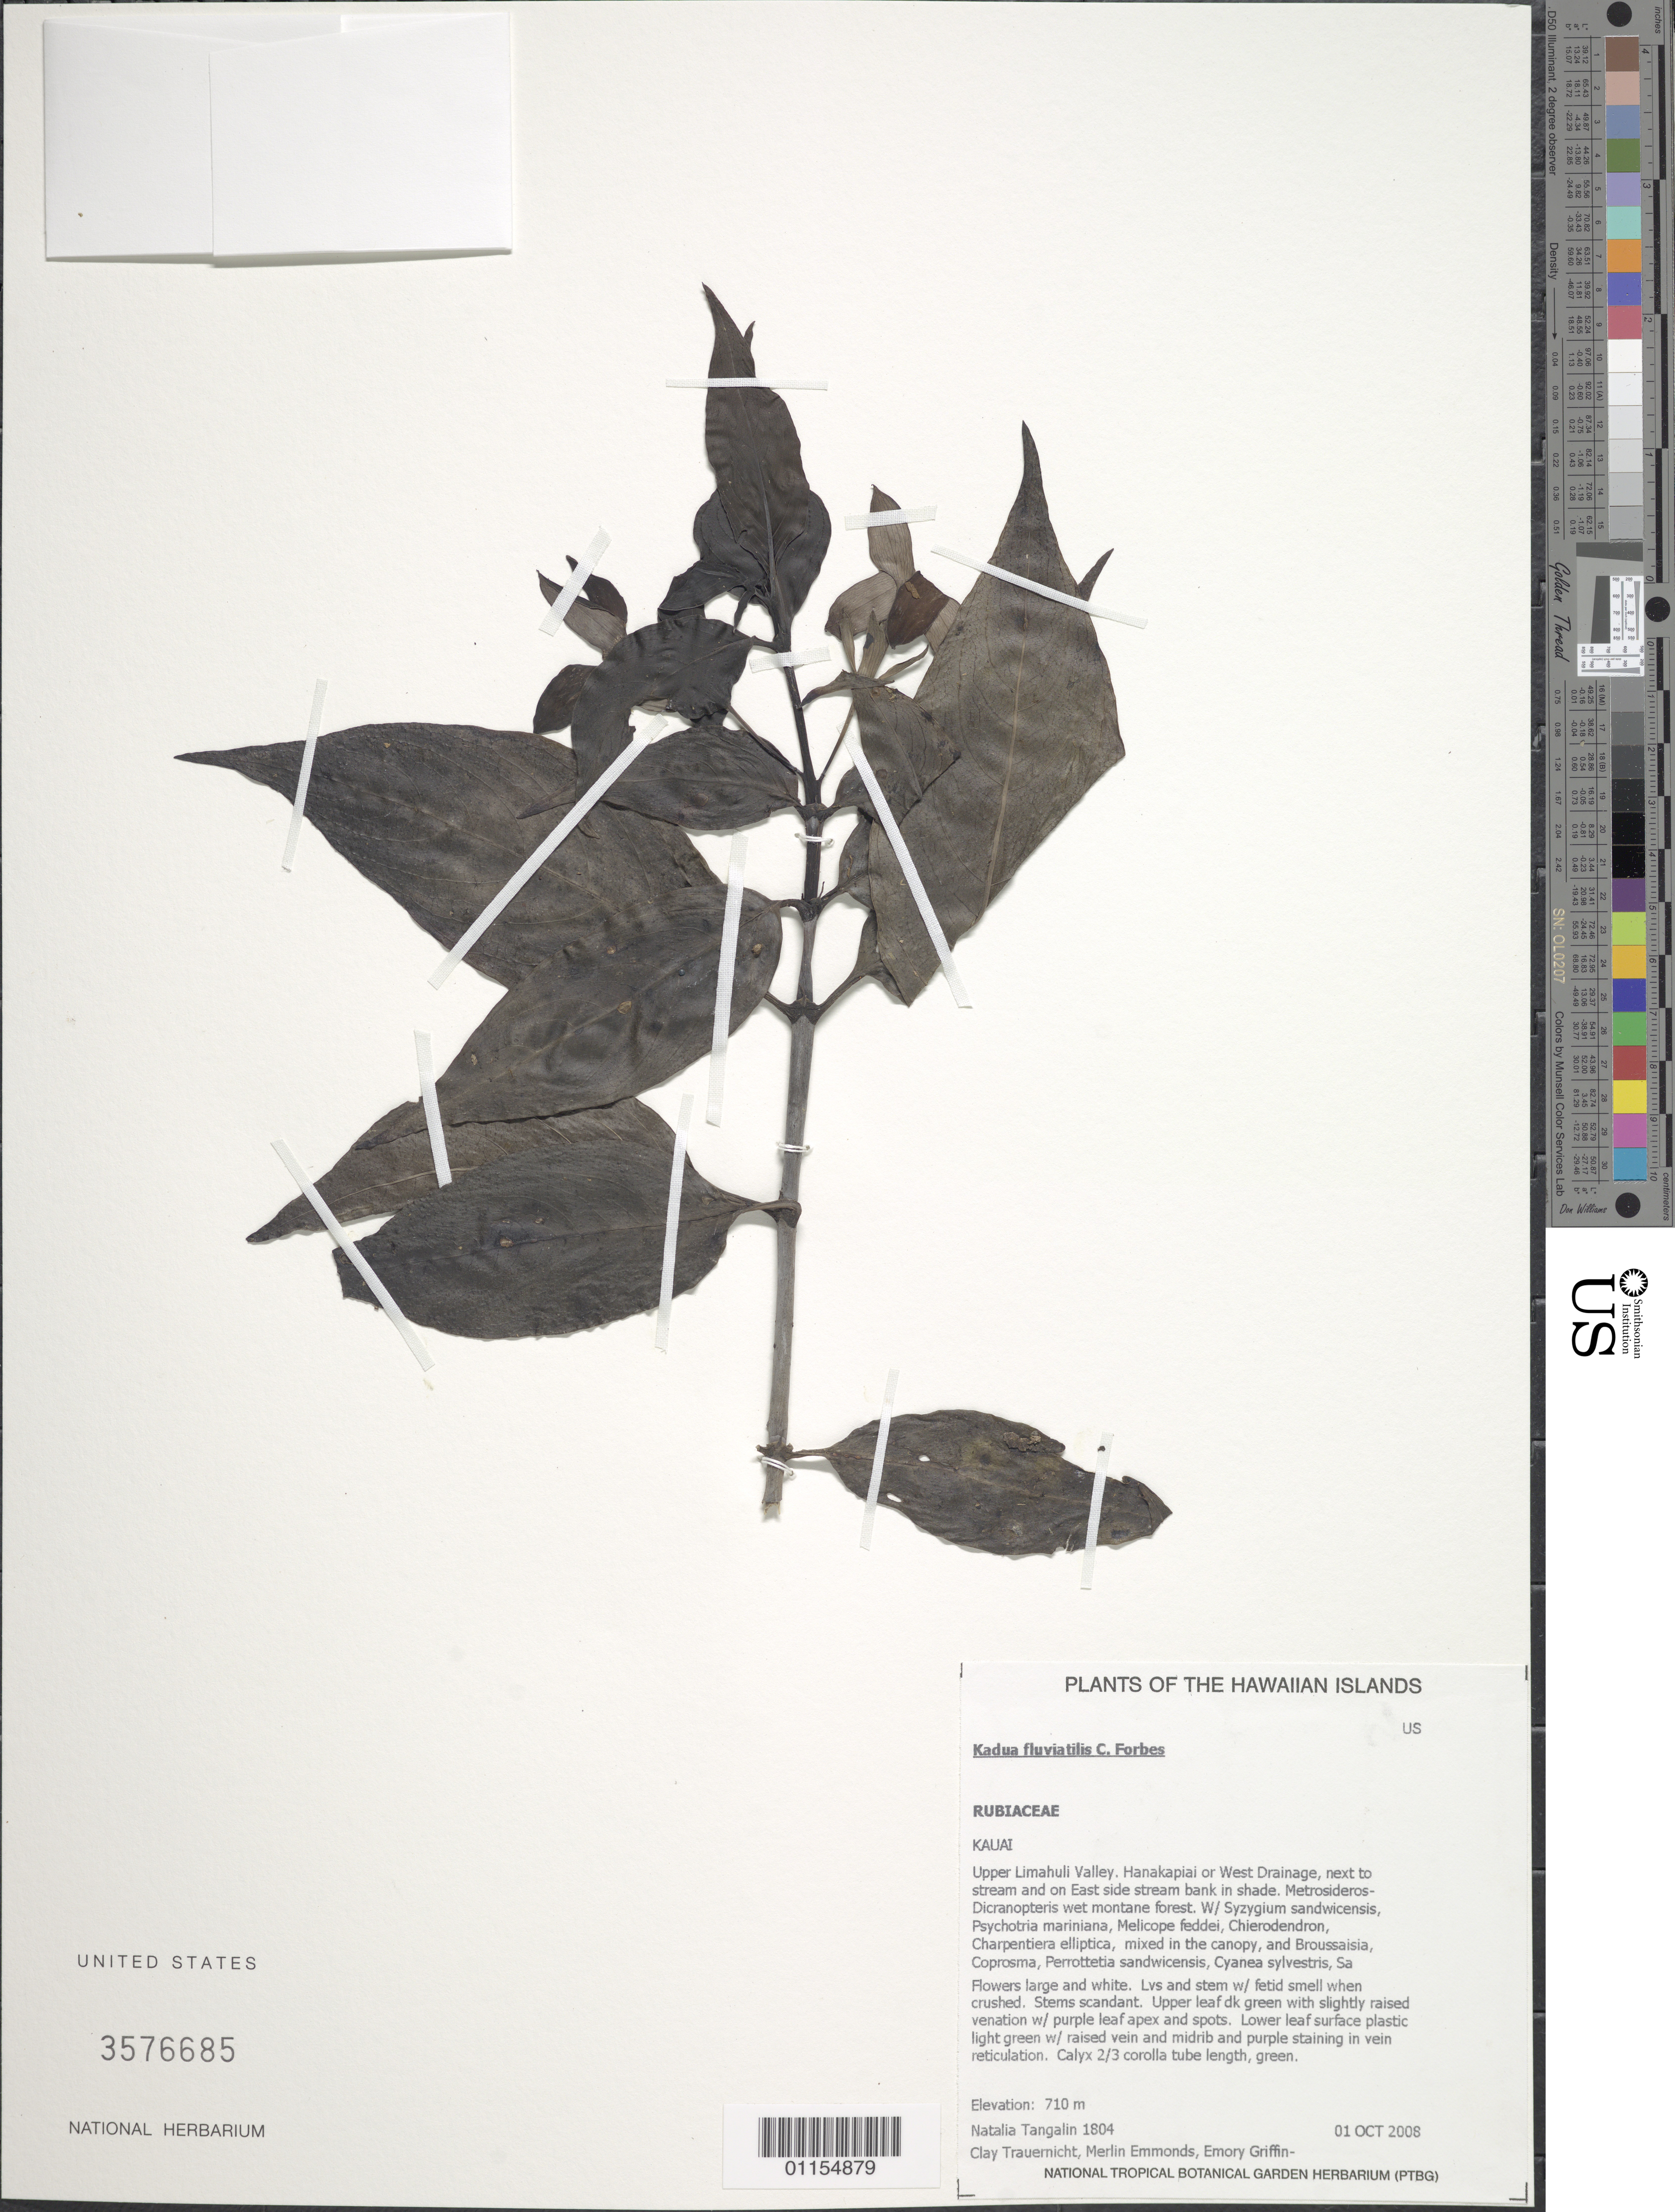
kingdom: Plantae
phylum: Tracheophyta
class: Magnoliopsida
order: Gentianales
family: Rubiaceae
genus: Kadua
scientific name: Kadua fluviatilis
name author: C.N. Forbes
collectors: N. Tangalin, C. Trauernicht, M. Emmonds & E. Griffin-Noyes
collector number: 1804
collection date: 2008-10-01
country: United States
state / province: Hawaii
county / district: Kaui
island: Kaua'i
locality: Upper Limahuli Valley. Hanakapiai or West Drainage, next to stream and on East side stream bank in shade.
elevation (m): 710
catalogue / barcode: US 3576685